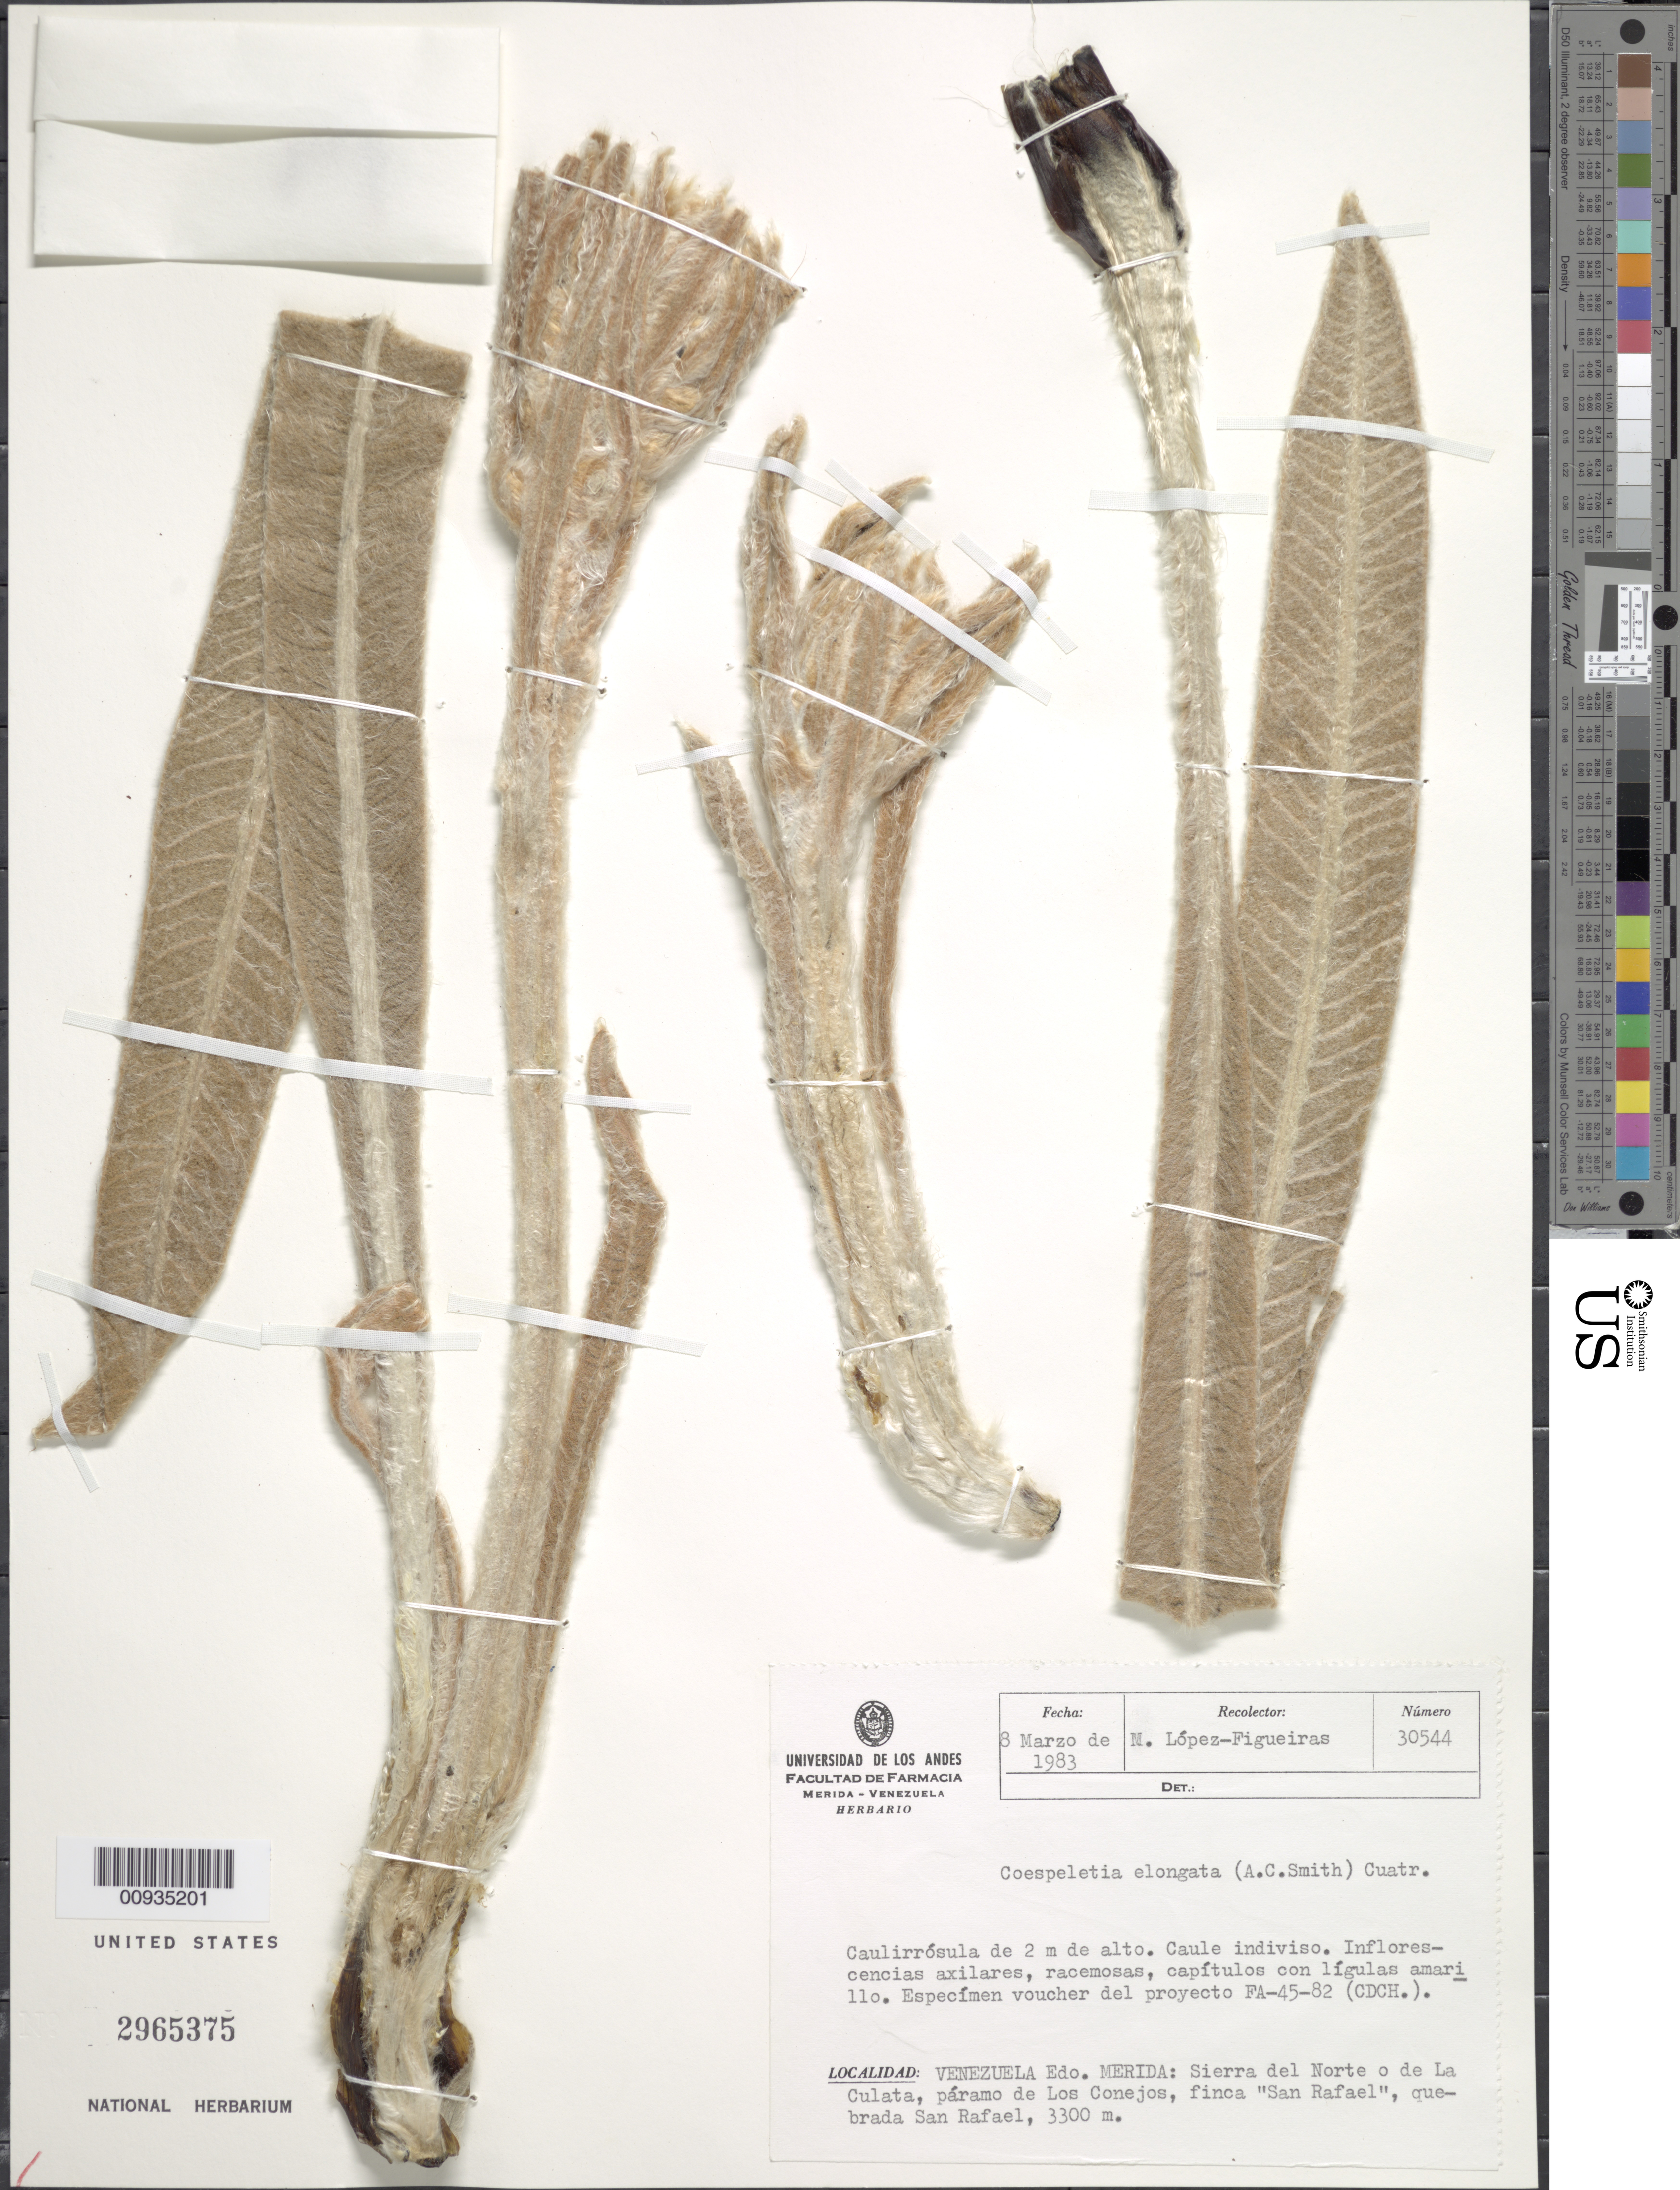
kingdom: Plantae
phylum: Tracheophyta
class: Magnoliopsida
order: Asterales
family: Asteraceae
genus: Coespeletia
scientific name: Coespeletia elongata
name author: (A.C. Sm.) Cuatrec.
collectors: M. López Figueiras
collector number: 30544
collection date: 1983-03-08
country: Venezuela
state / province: Mérida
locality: Páramo de Los Conejos. Sierra del Norte o de La Culata, "Finca San Rafael", quebrada de San Rafael.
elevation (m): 3300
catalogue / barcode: US 2965375